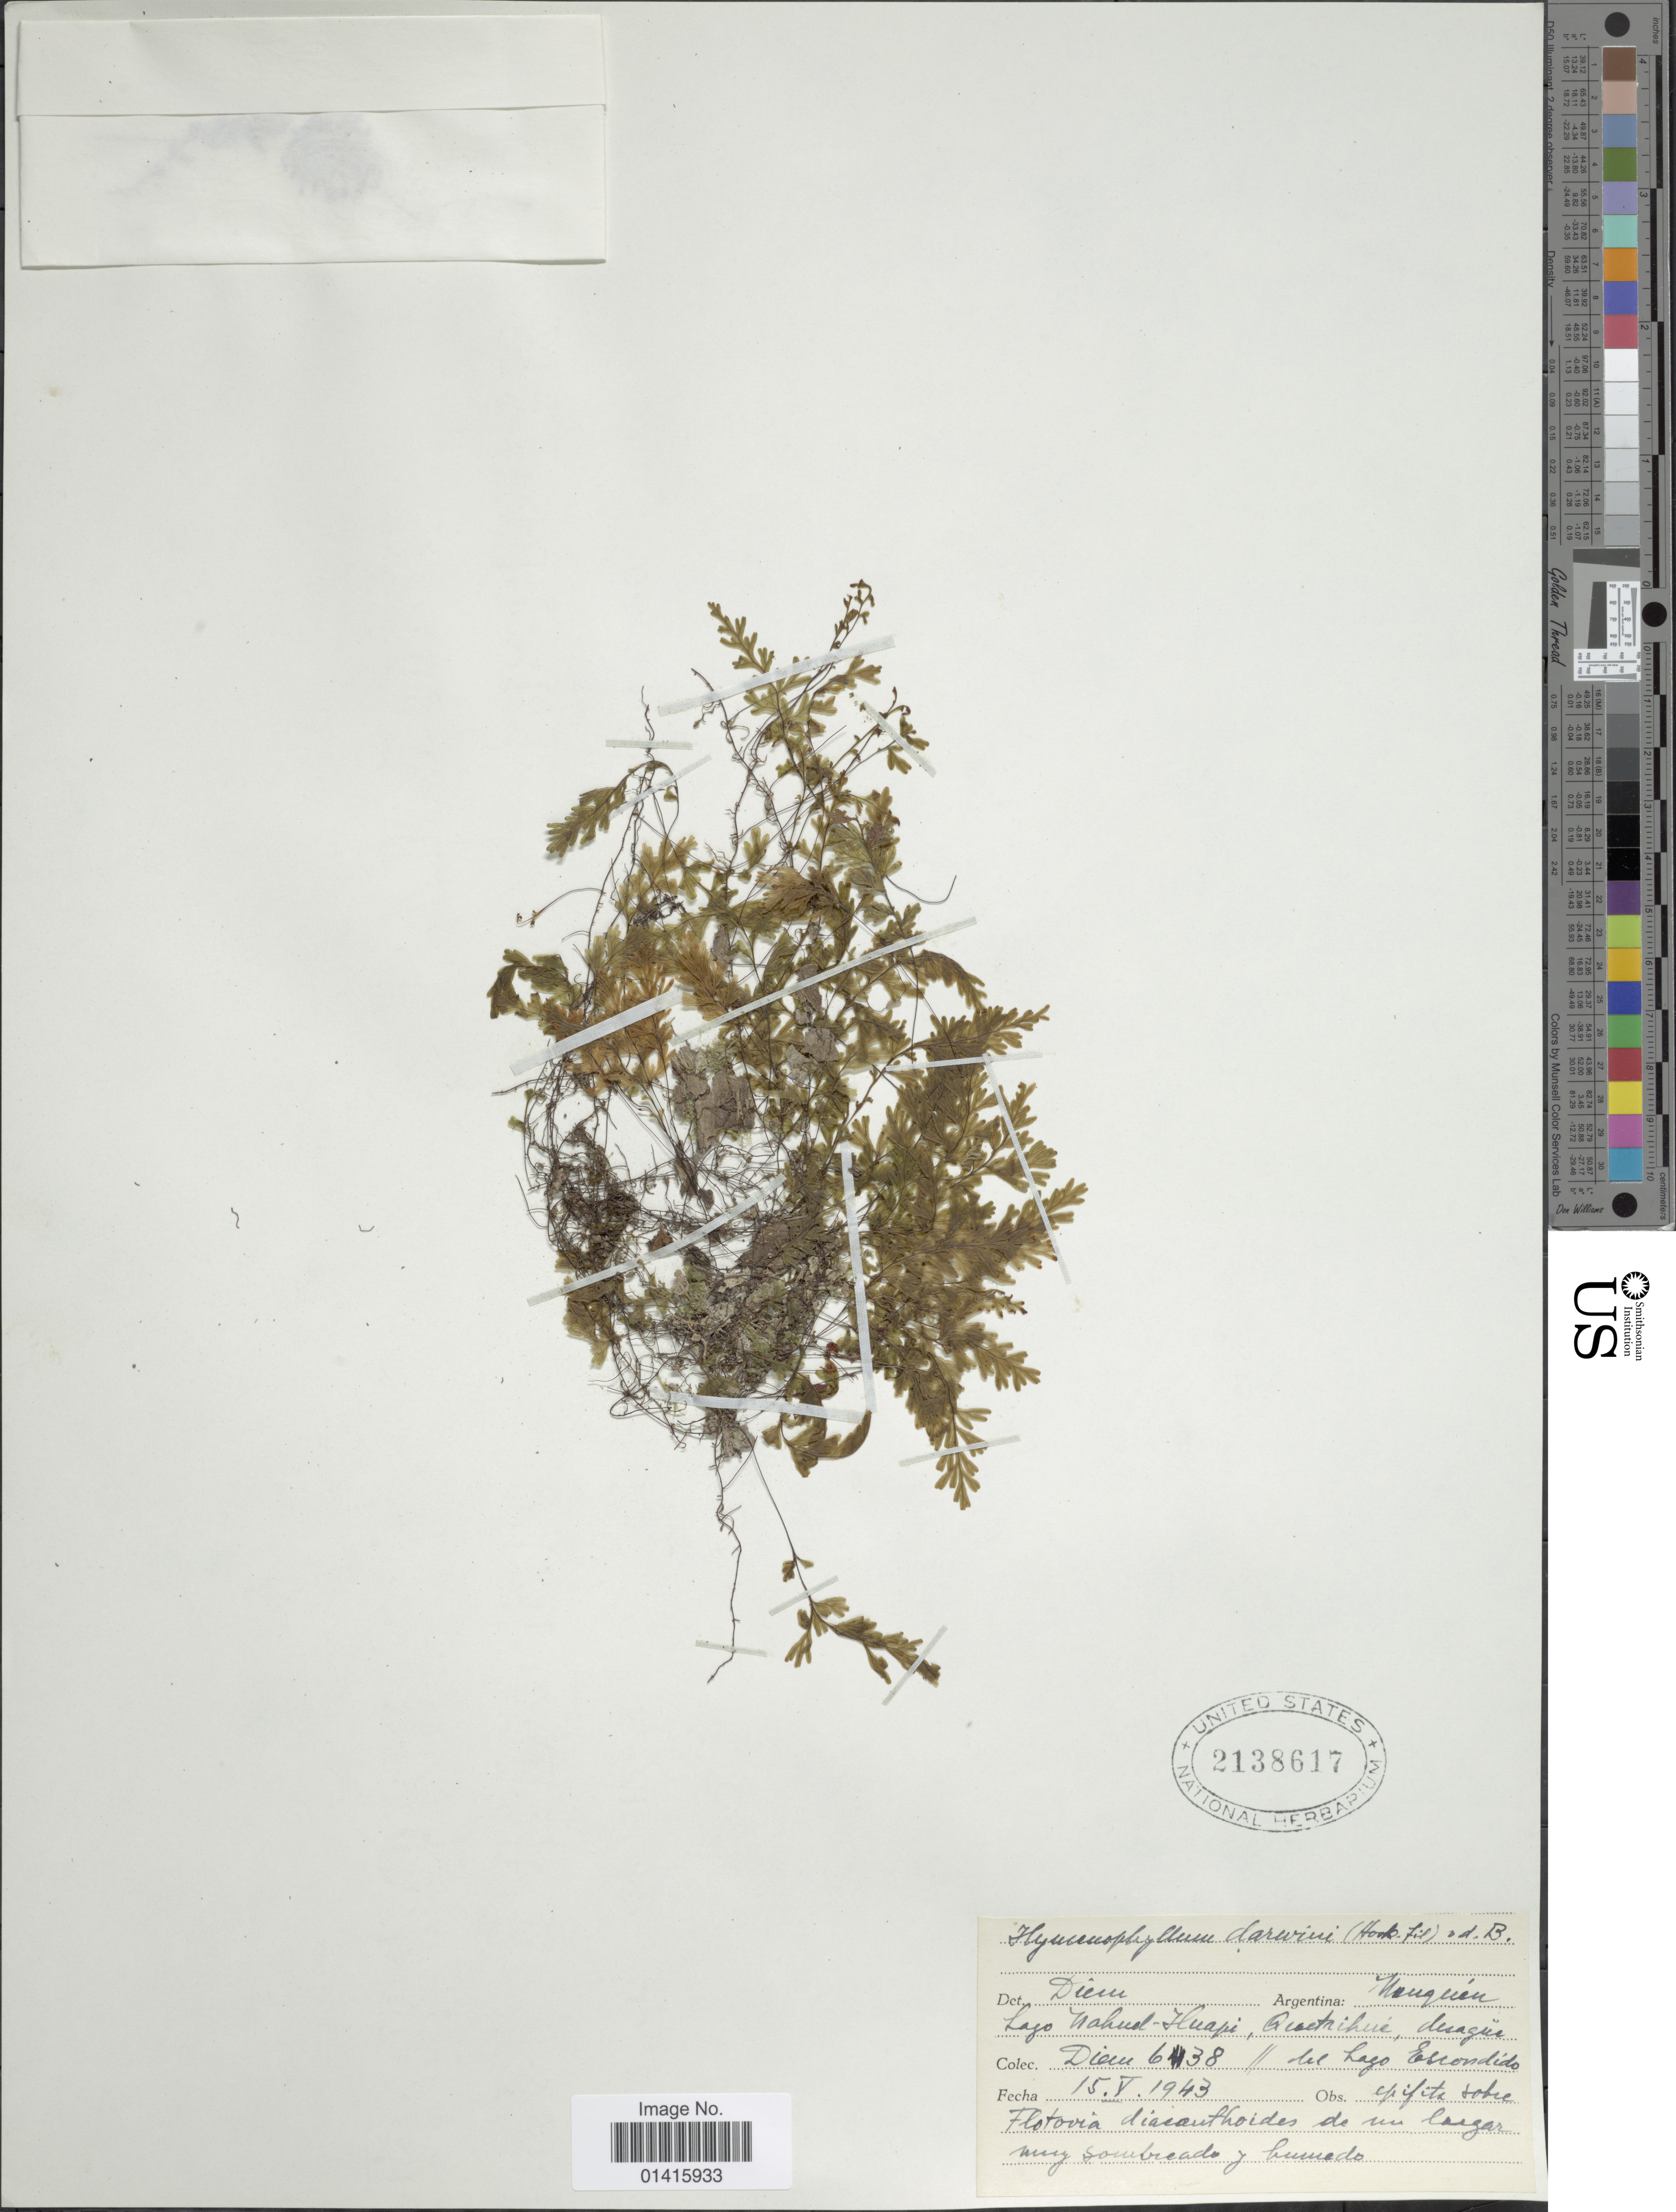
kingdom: Plantae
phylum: Tracheophyta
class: Polypodiopsida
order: Hymenophyllales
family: Hymenophyllaceae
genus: Hymenophyllum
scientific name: Hymenophyllum darwinii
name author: Hook. f.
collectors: Diem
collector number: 638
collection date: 1943-05-15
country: Argentina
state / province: Neuquen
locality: Argentina: Neuquén, Lago Nahud-Huapi, Quetrihué, desagui del Lago Escondido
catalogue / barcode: US 2138617